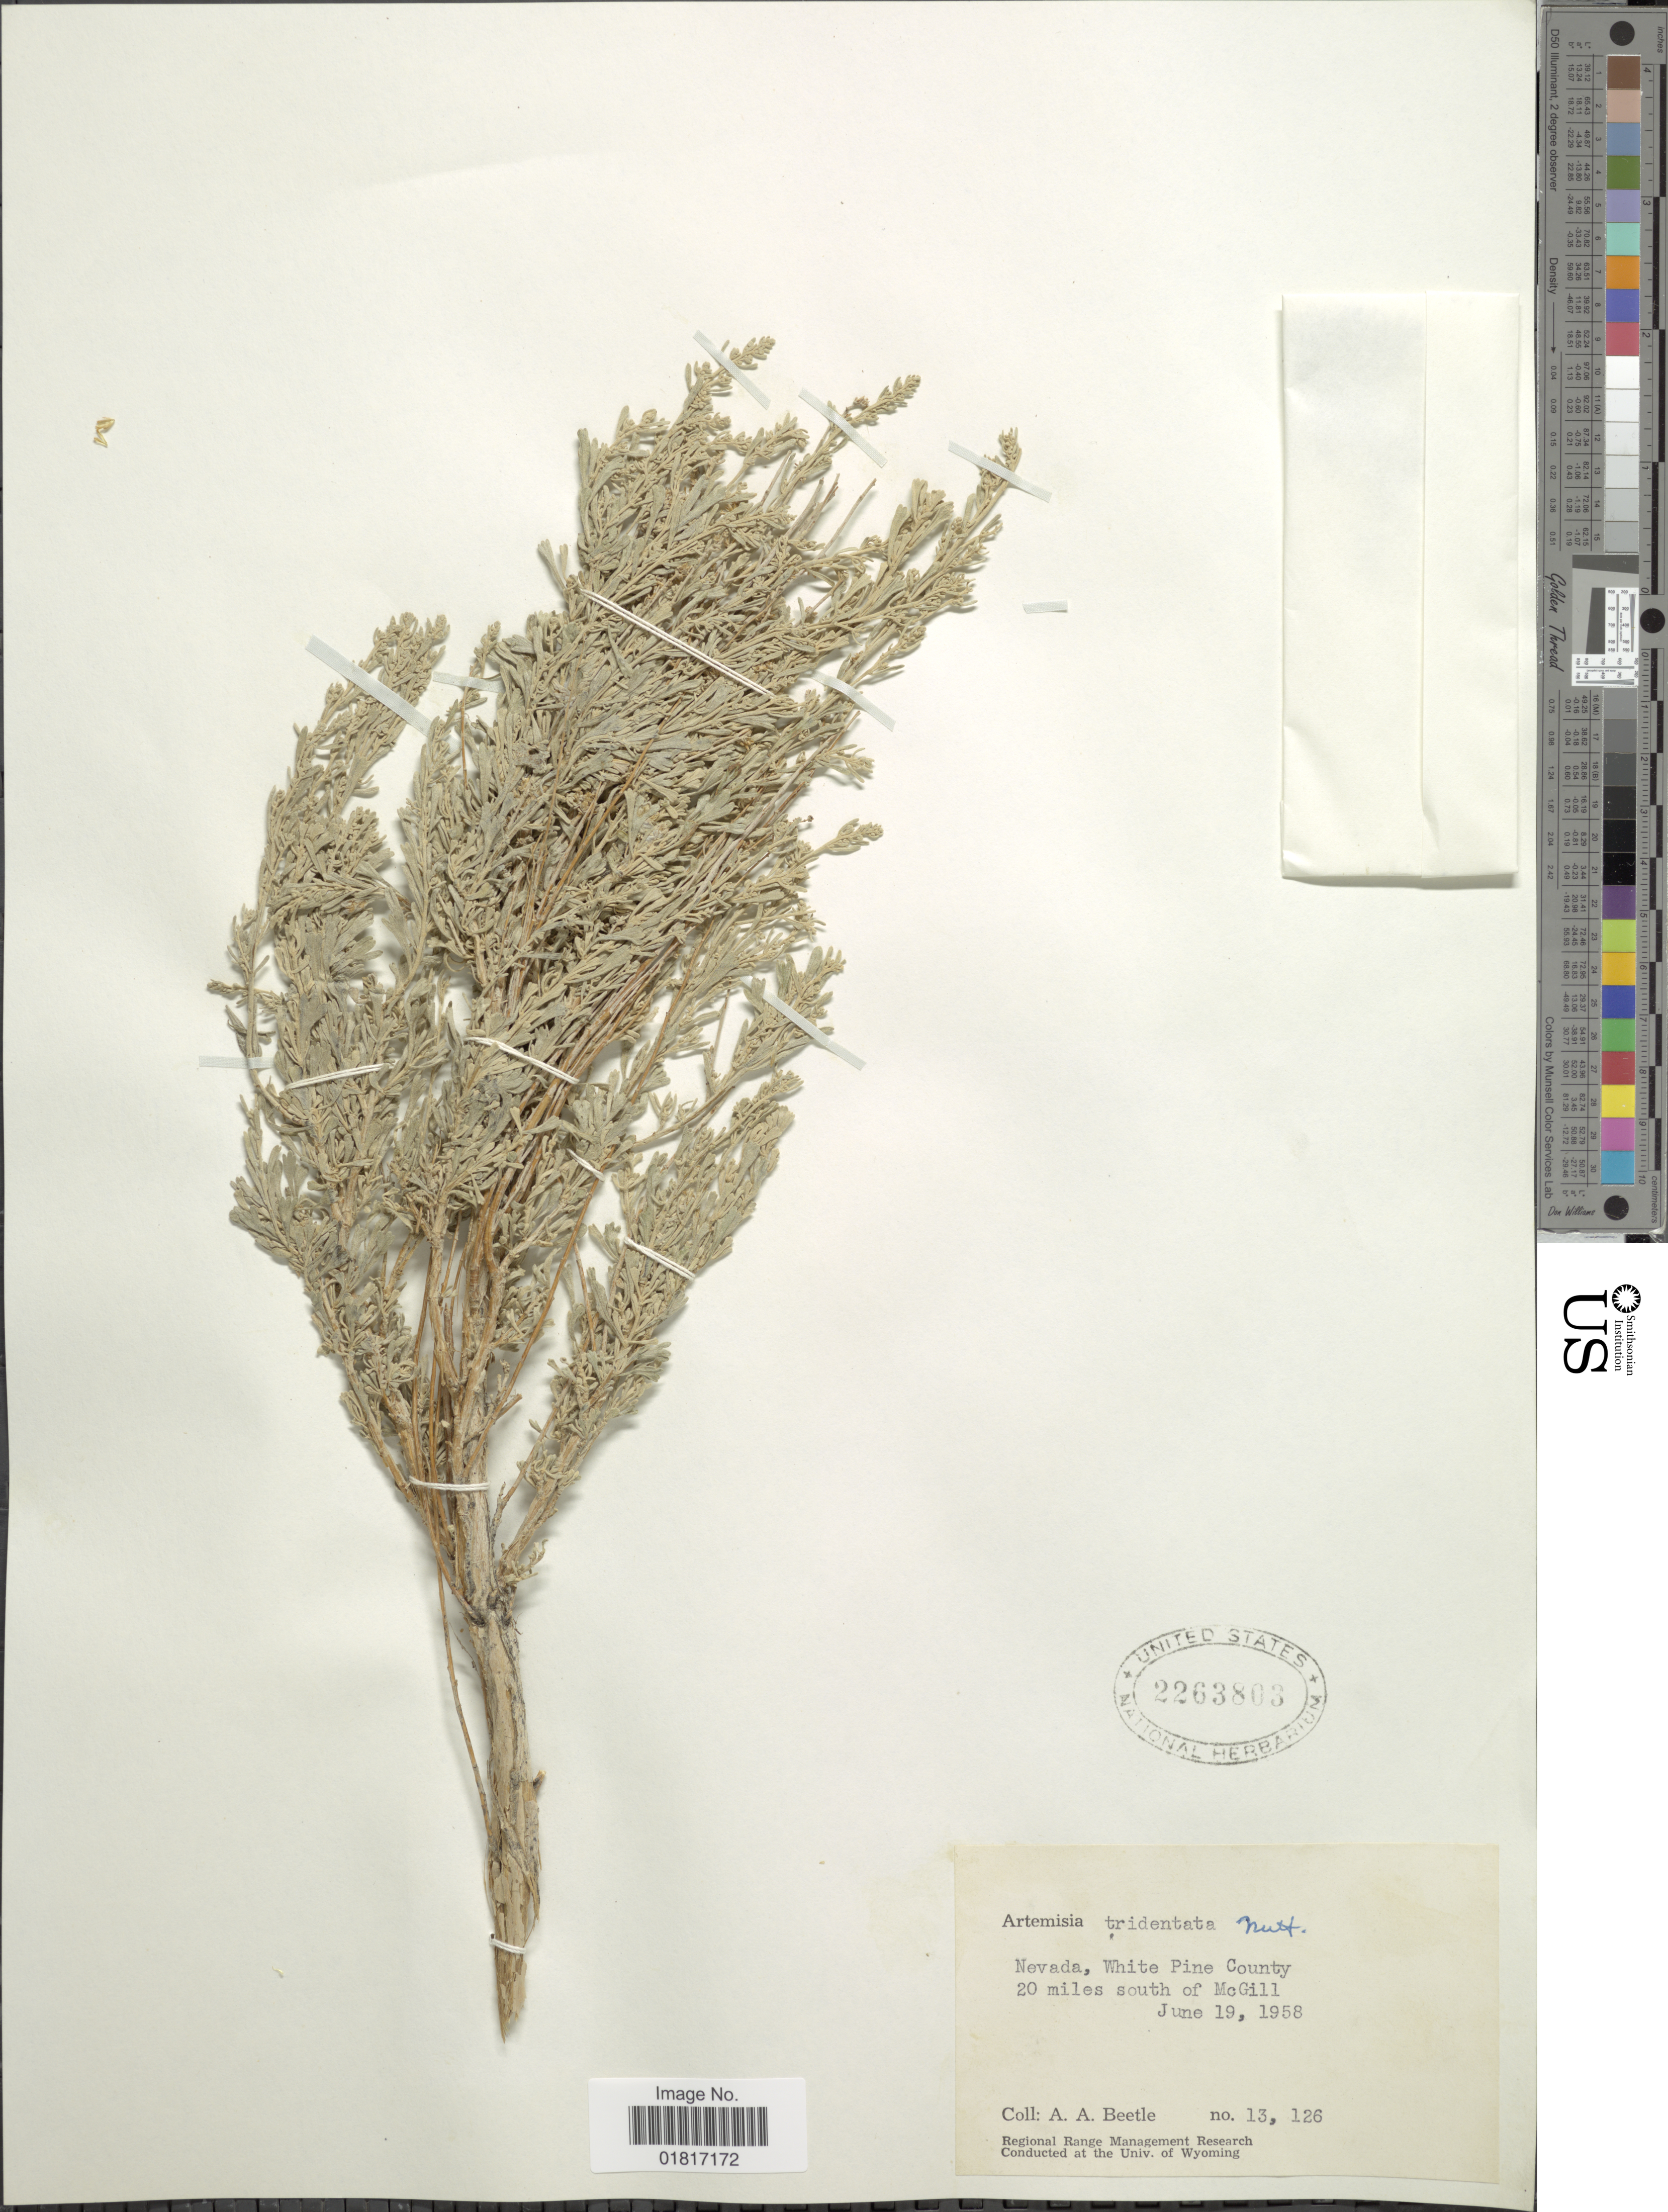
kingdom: Plantae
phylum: Tracheophyta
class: Magnoliopsida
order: Asterales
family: Asteraceae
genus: Artemisia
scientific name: Artemisia tridentata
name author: Nutt.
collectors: A. A. Beetle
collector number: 13126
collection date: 1958-06-19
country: United States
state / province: Nevada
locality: White Pine County 20 miles south of McGill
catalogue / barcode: US 2263803